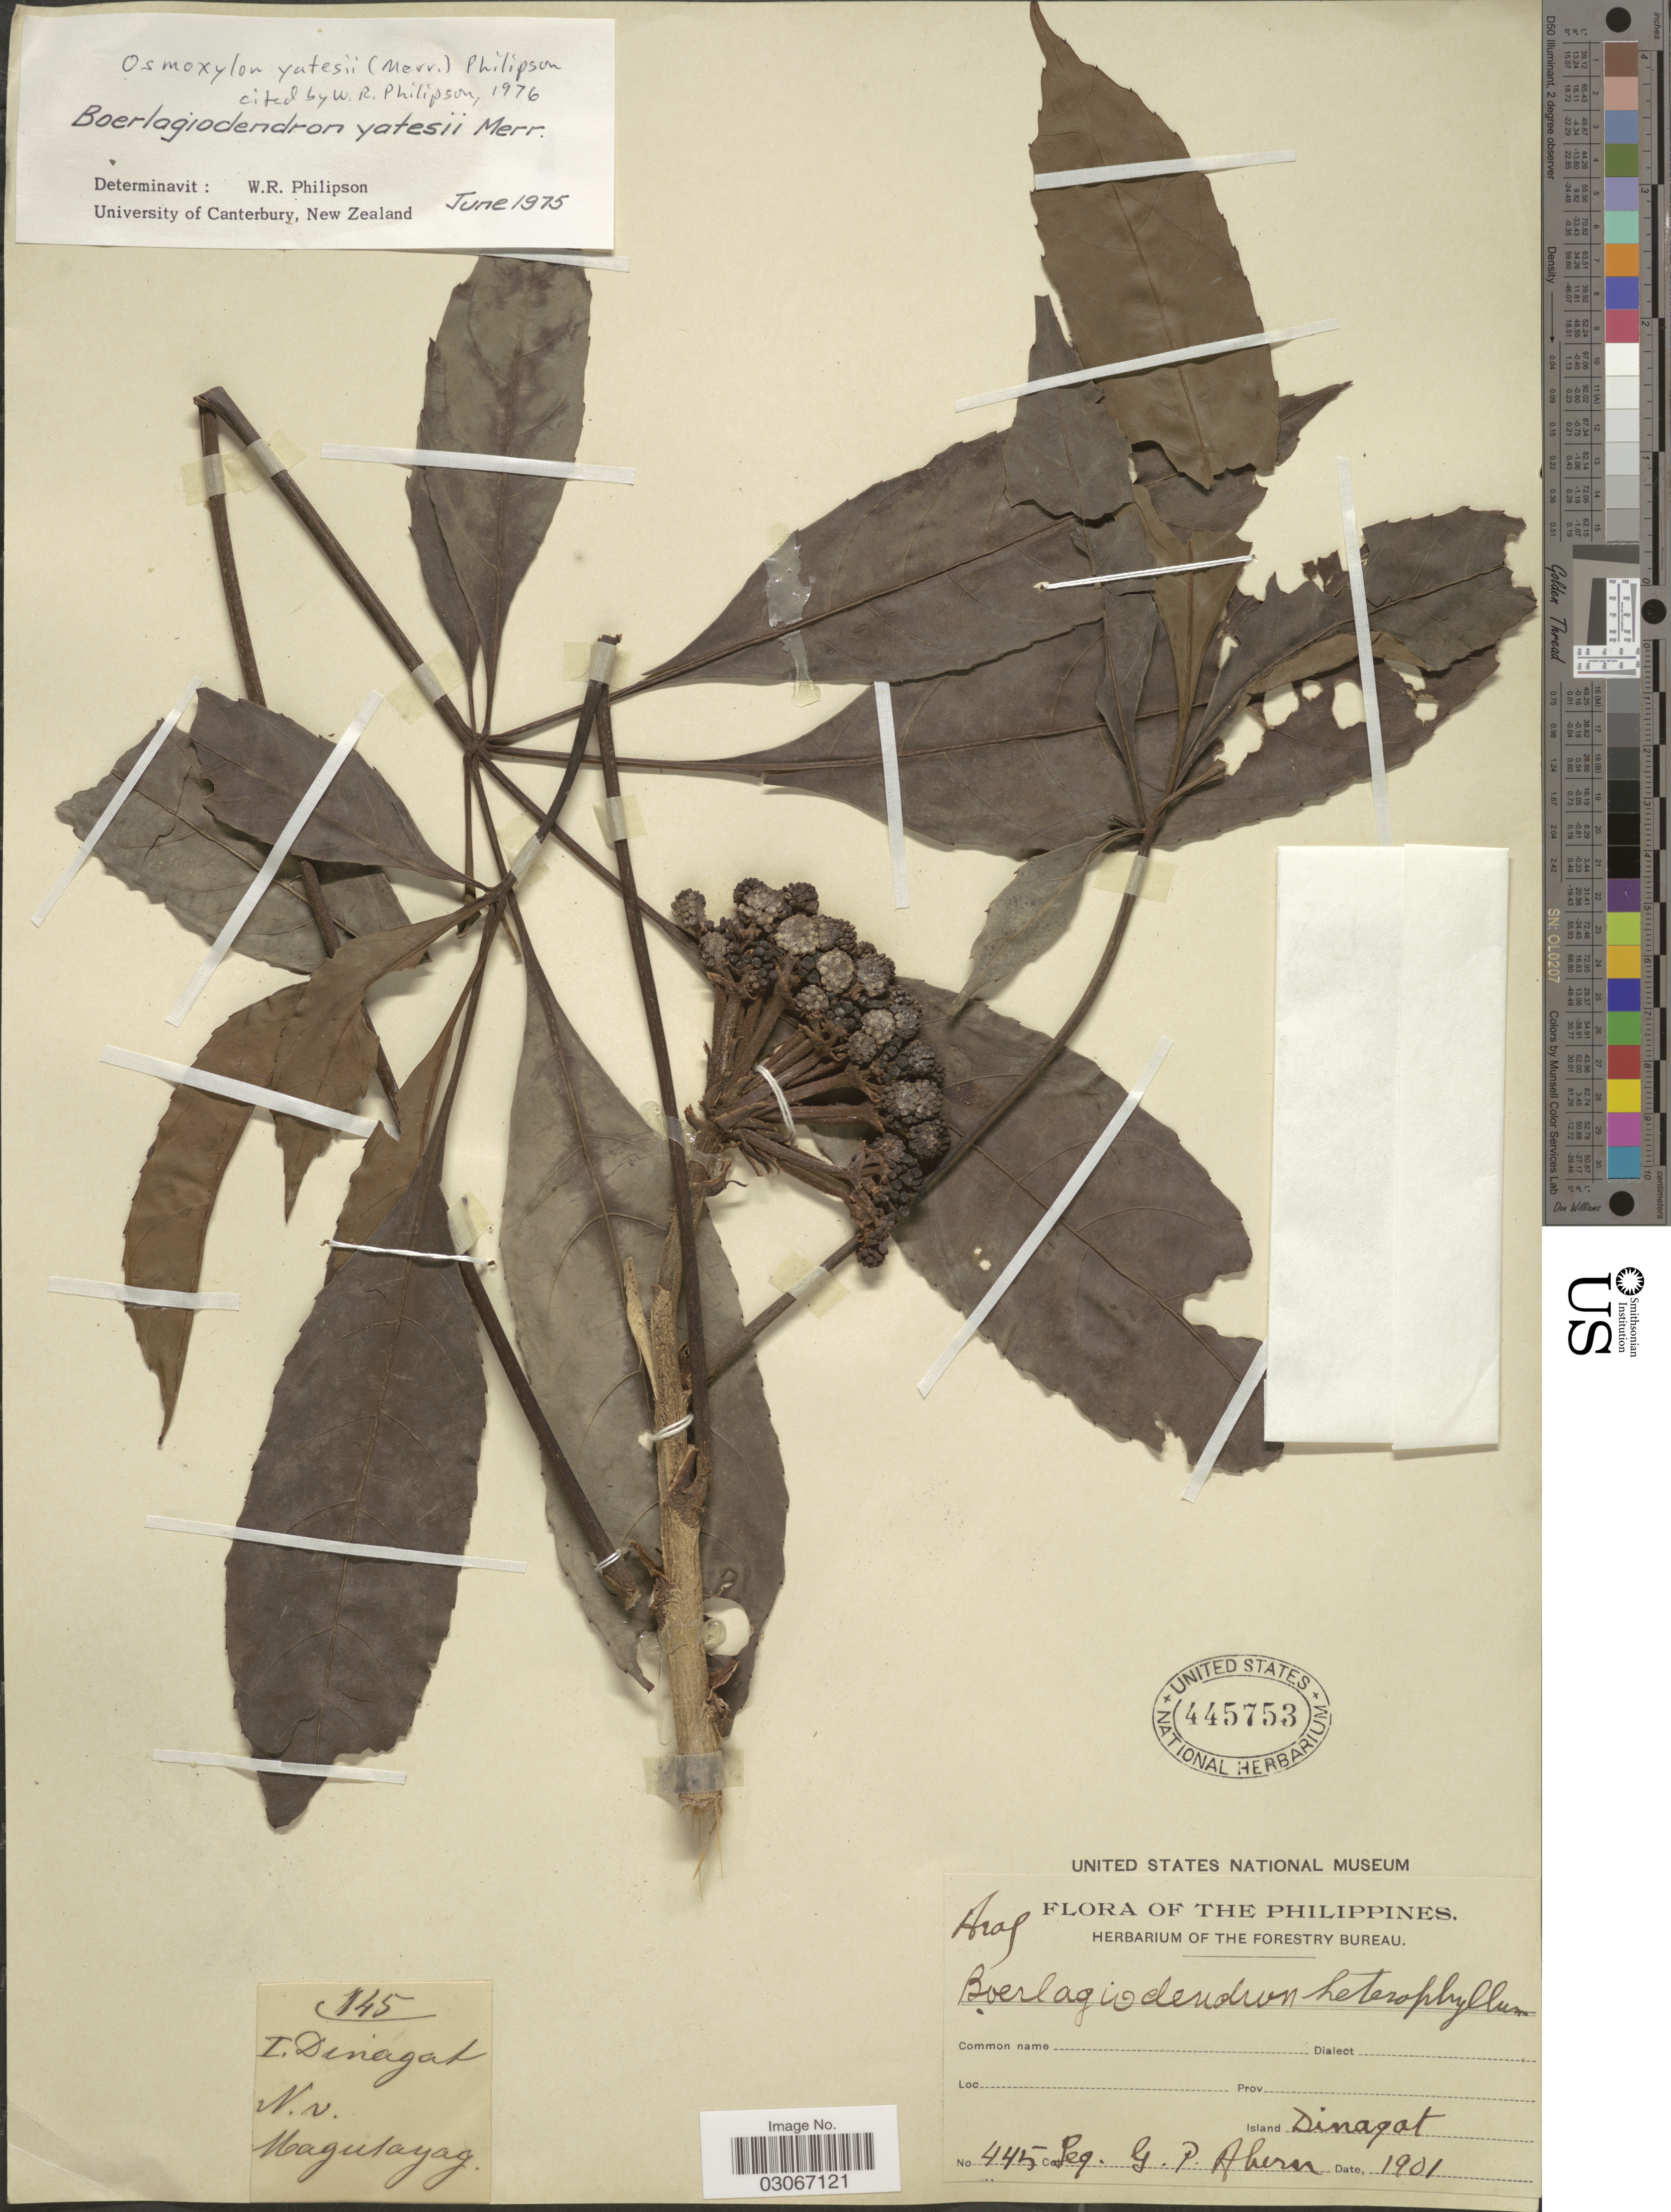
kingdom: Plantae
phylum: Tracheophyta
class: Magnoliopsida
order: Apiales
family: Araliaceae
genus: Osmoxylon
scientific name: Osmoxylon yatesii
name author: (Merr.) Philipson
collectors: G. Ahern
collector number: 445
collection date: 1901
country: Philippines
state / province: Caraga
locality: Island Dinagat.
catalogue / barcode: US 445753